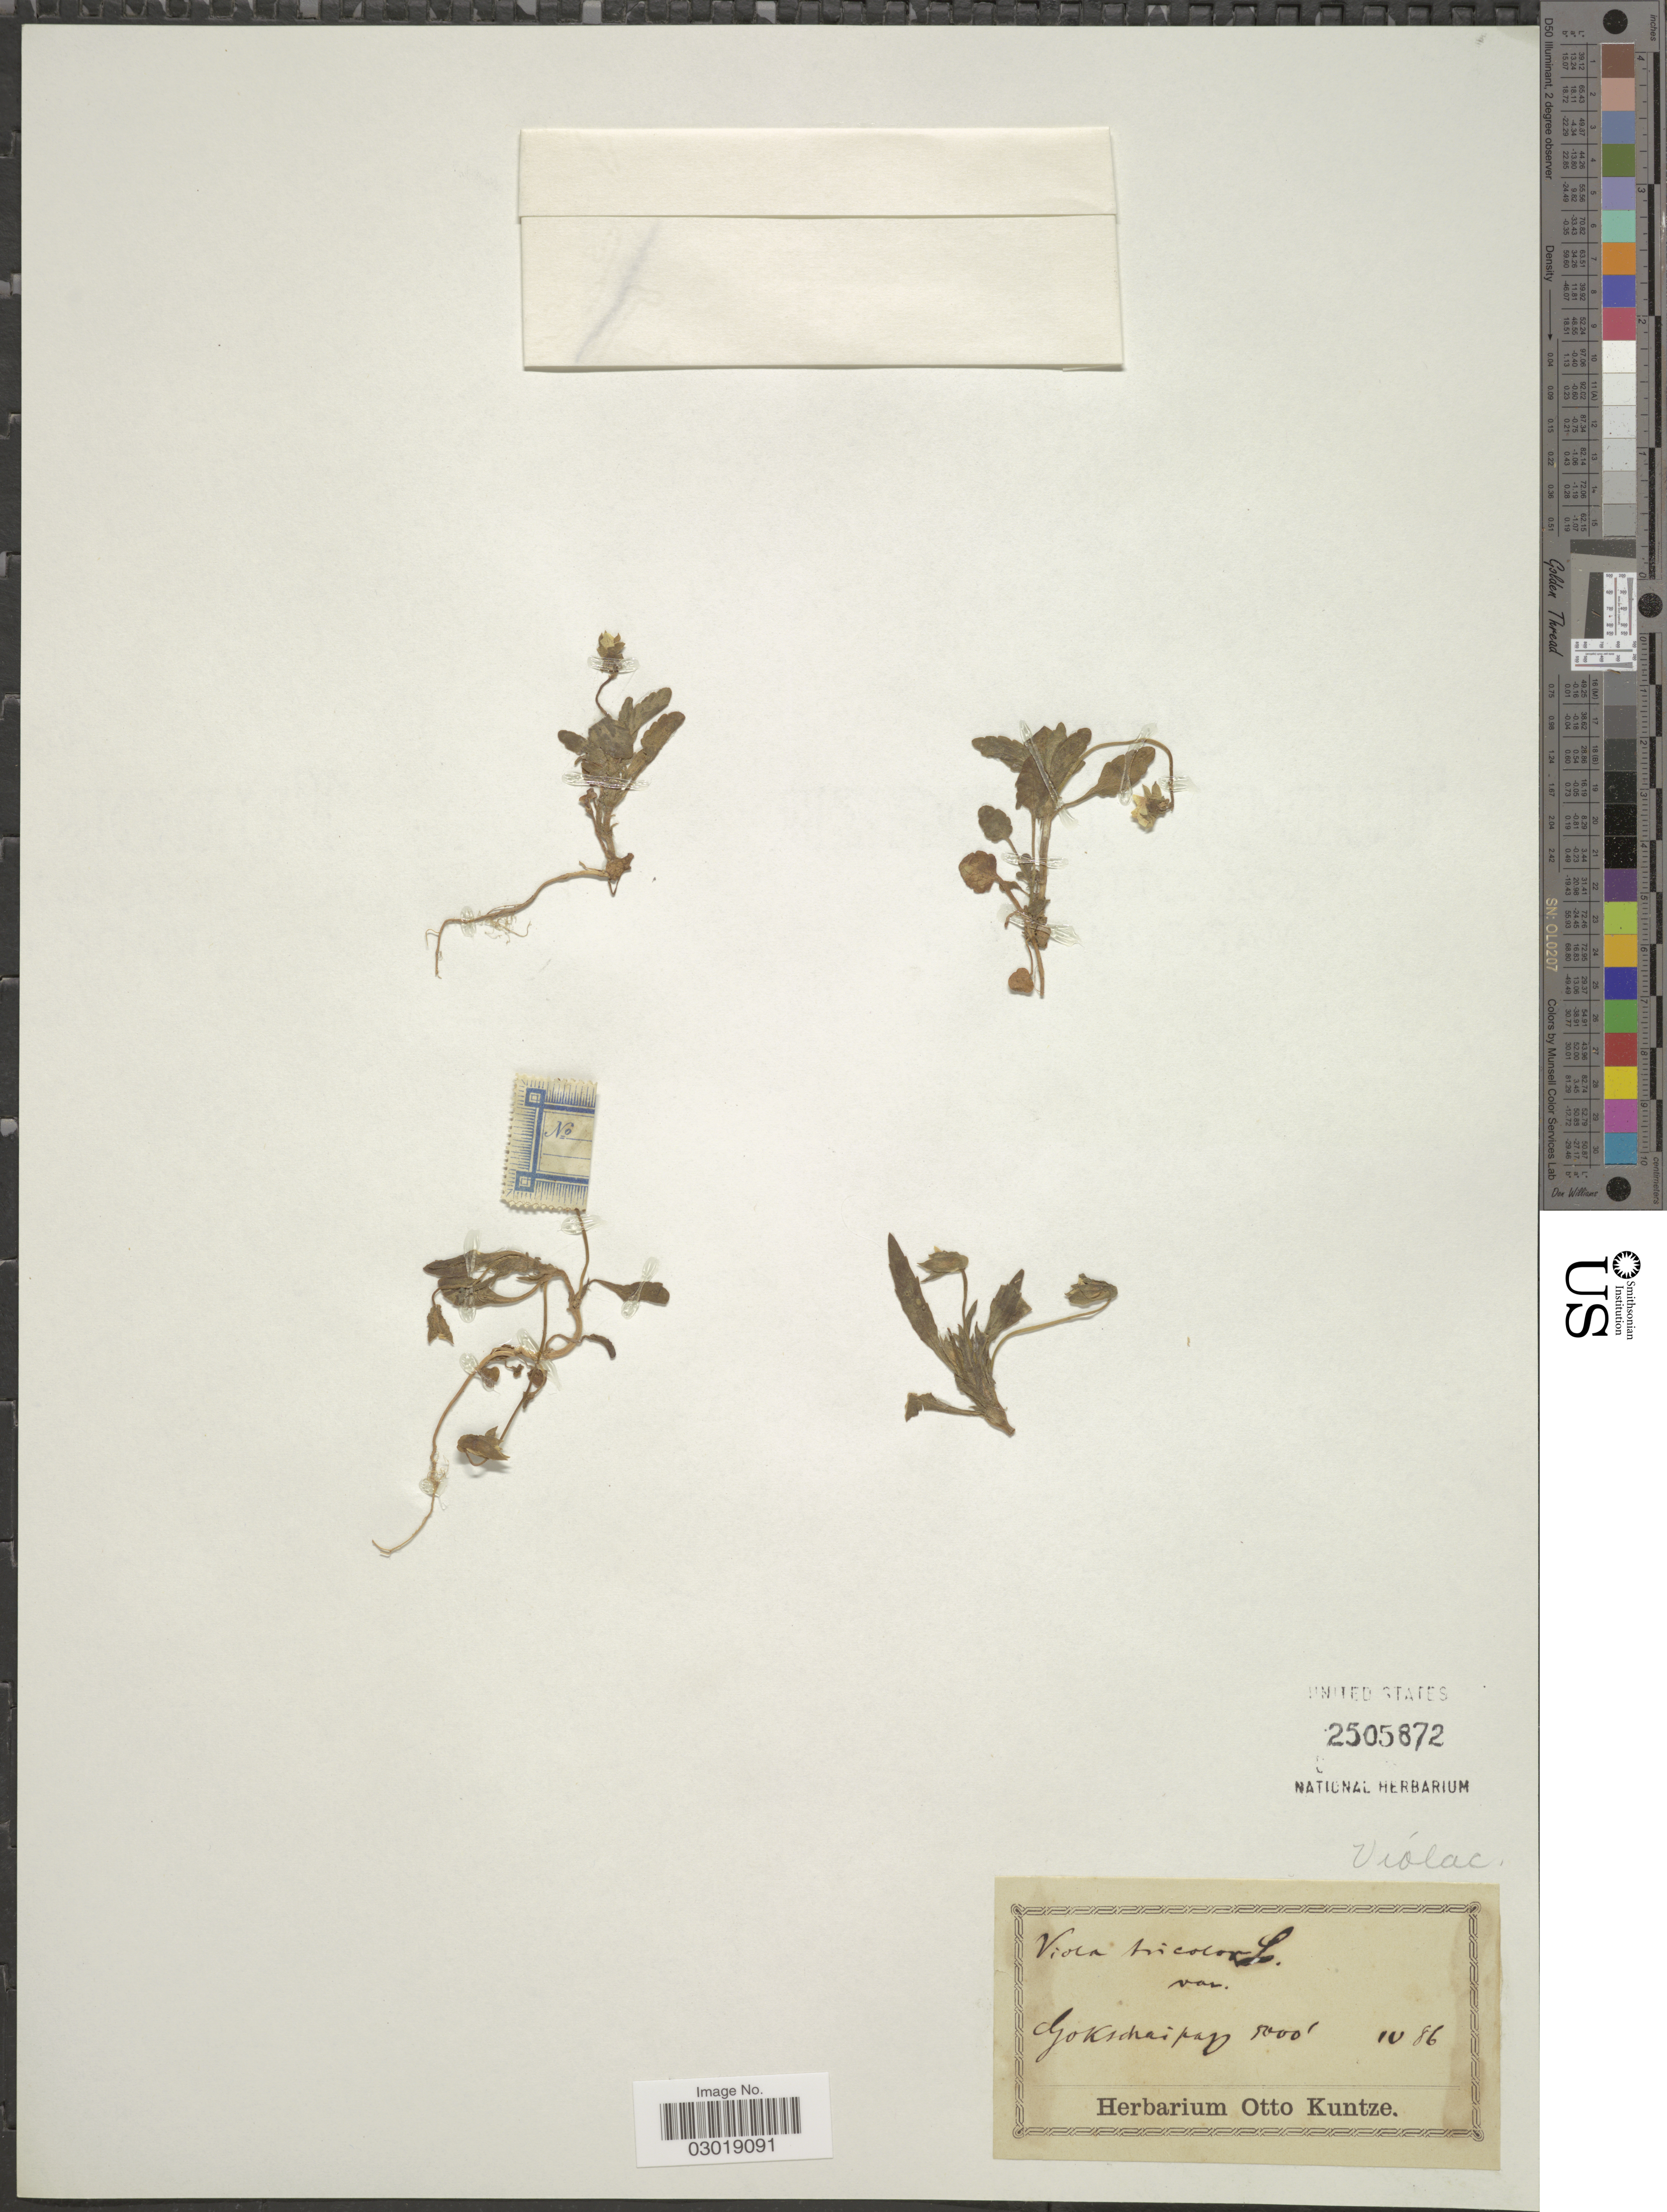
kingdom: Plantae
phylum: Tracheophyta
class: Magnoliopsida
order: Malpighiales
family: Violaceae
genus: Viola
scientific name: Viola tricolor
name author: L.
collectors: C.E.O. Kuntze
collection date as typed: Transcribed d/m/y: /4/86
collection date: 1886-04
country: Armenia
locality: Gokschaipass [Armenia or Azerbaijan]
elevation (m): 1524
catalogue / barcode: US 2505872